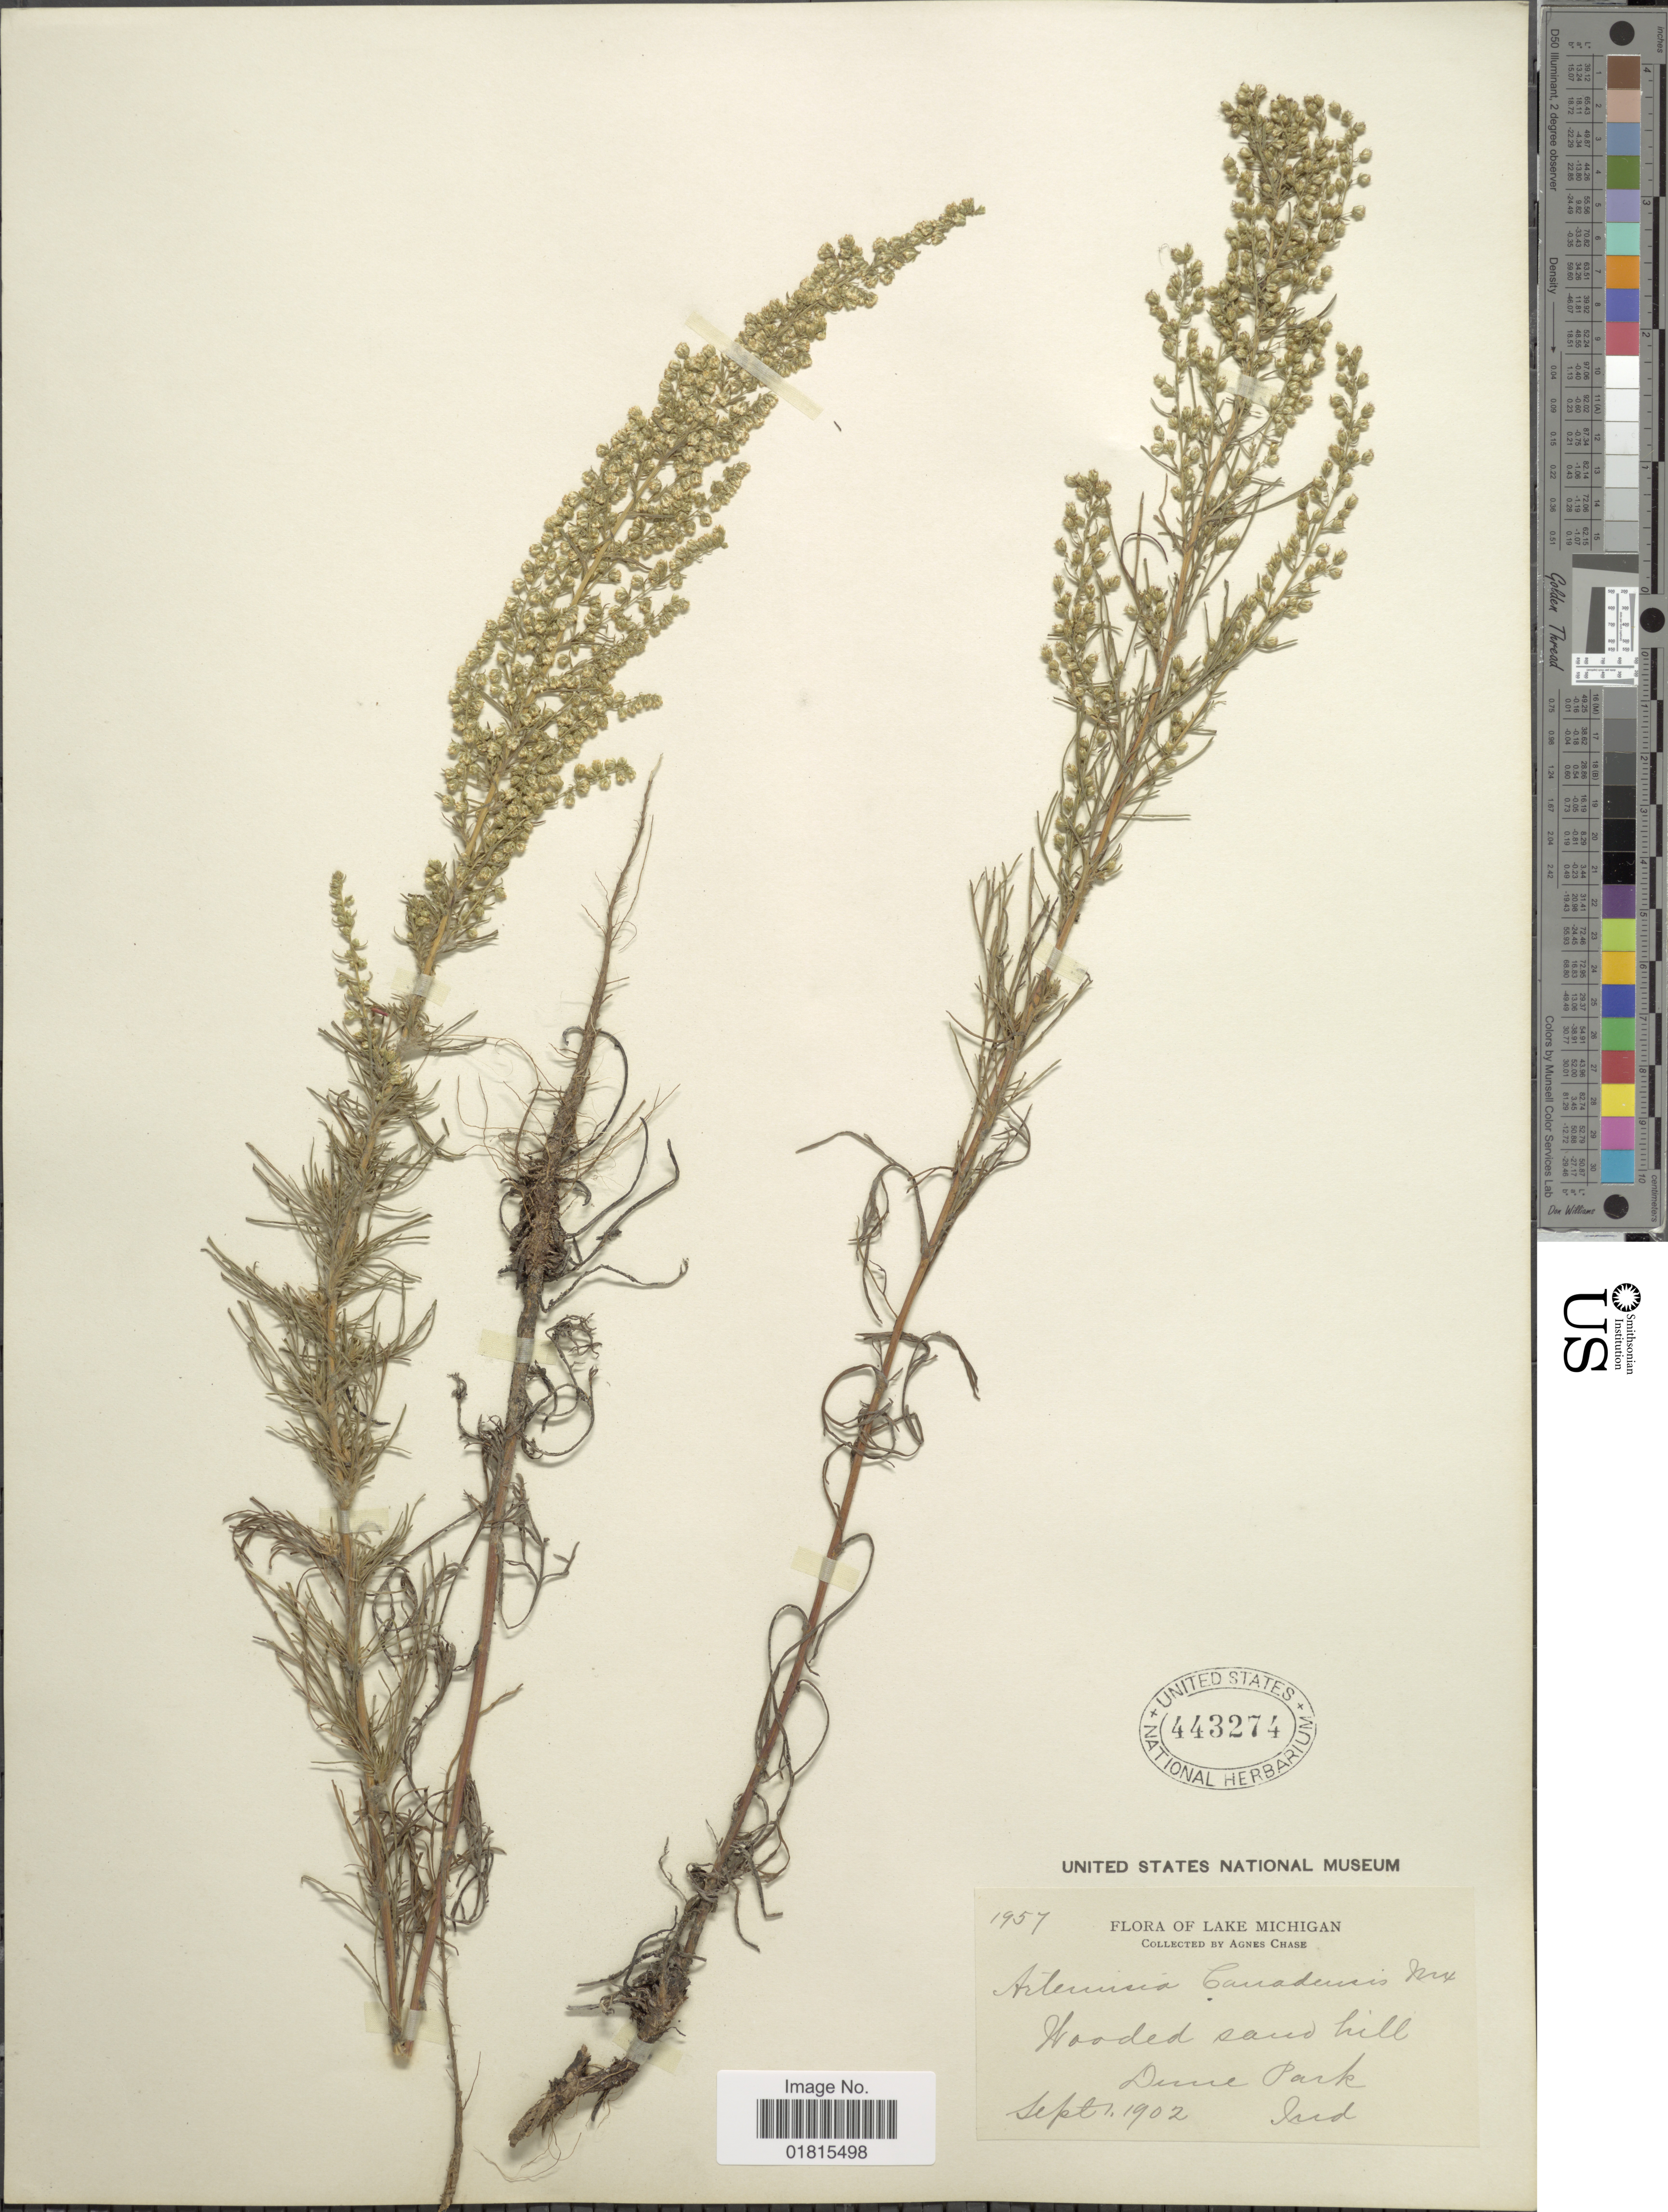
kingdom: Plantae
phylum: Tracheophyta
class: Magnoliopsida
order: Asterales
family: Asteraceae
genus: Artemisia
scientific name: Artemisia forwoodii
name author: S. Watson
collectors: A. Chase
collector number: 1957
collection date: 1902-09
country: United States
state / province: Indiana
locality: Lake Michigan. Wooded sand hill Dune Park. Ind.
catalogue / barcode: US 443274